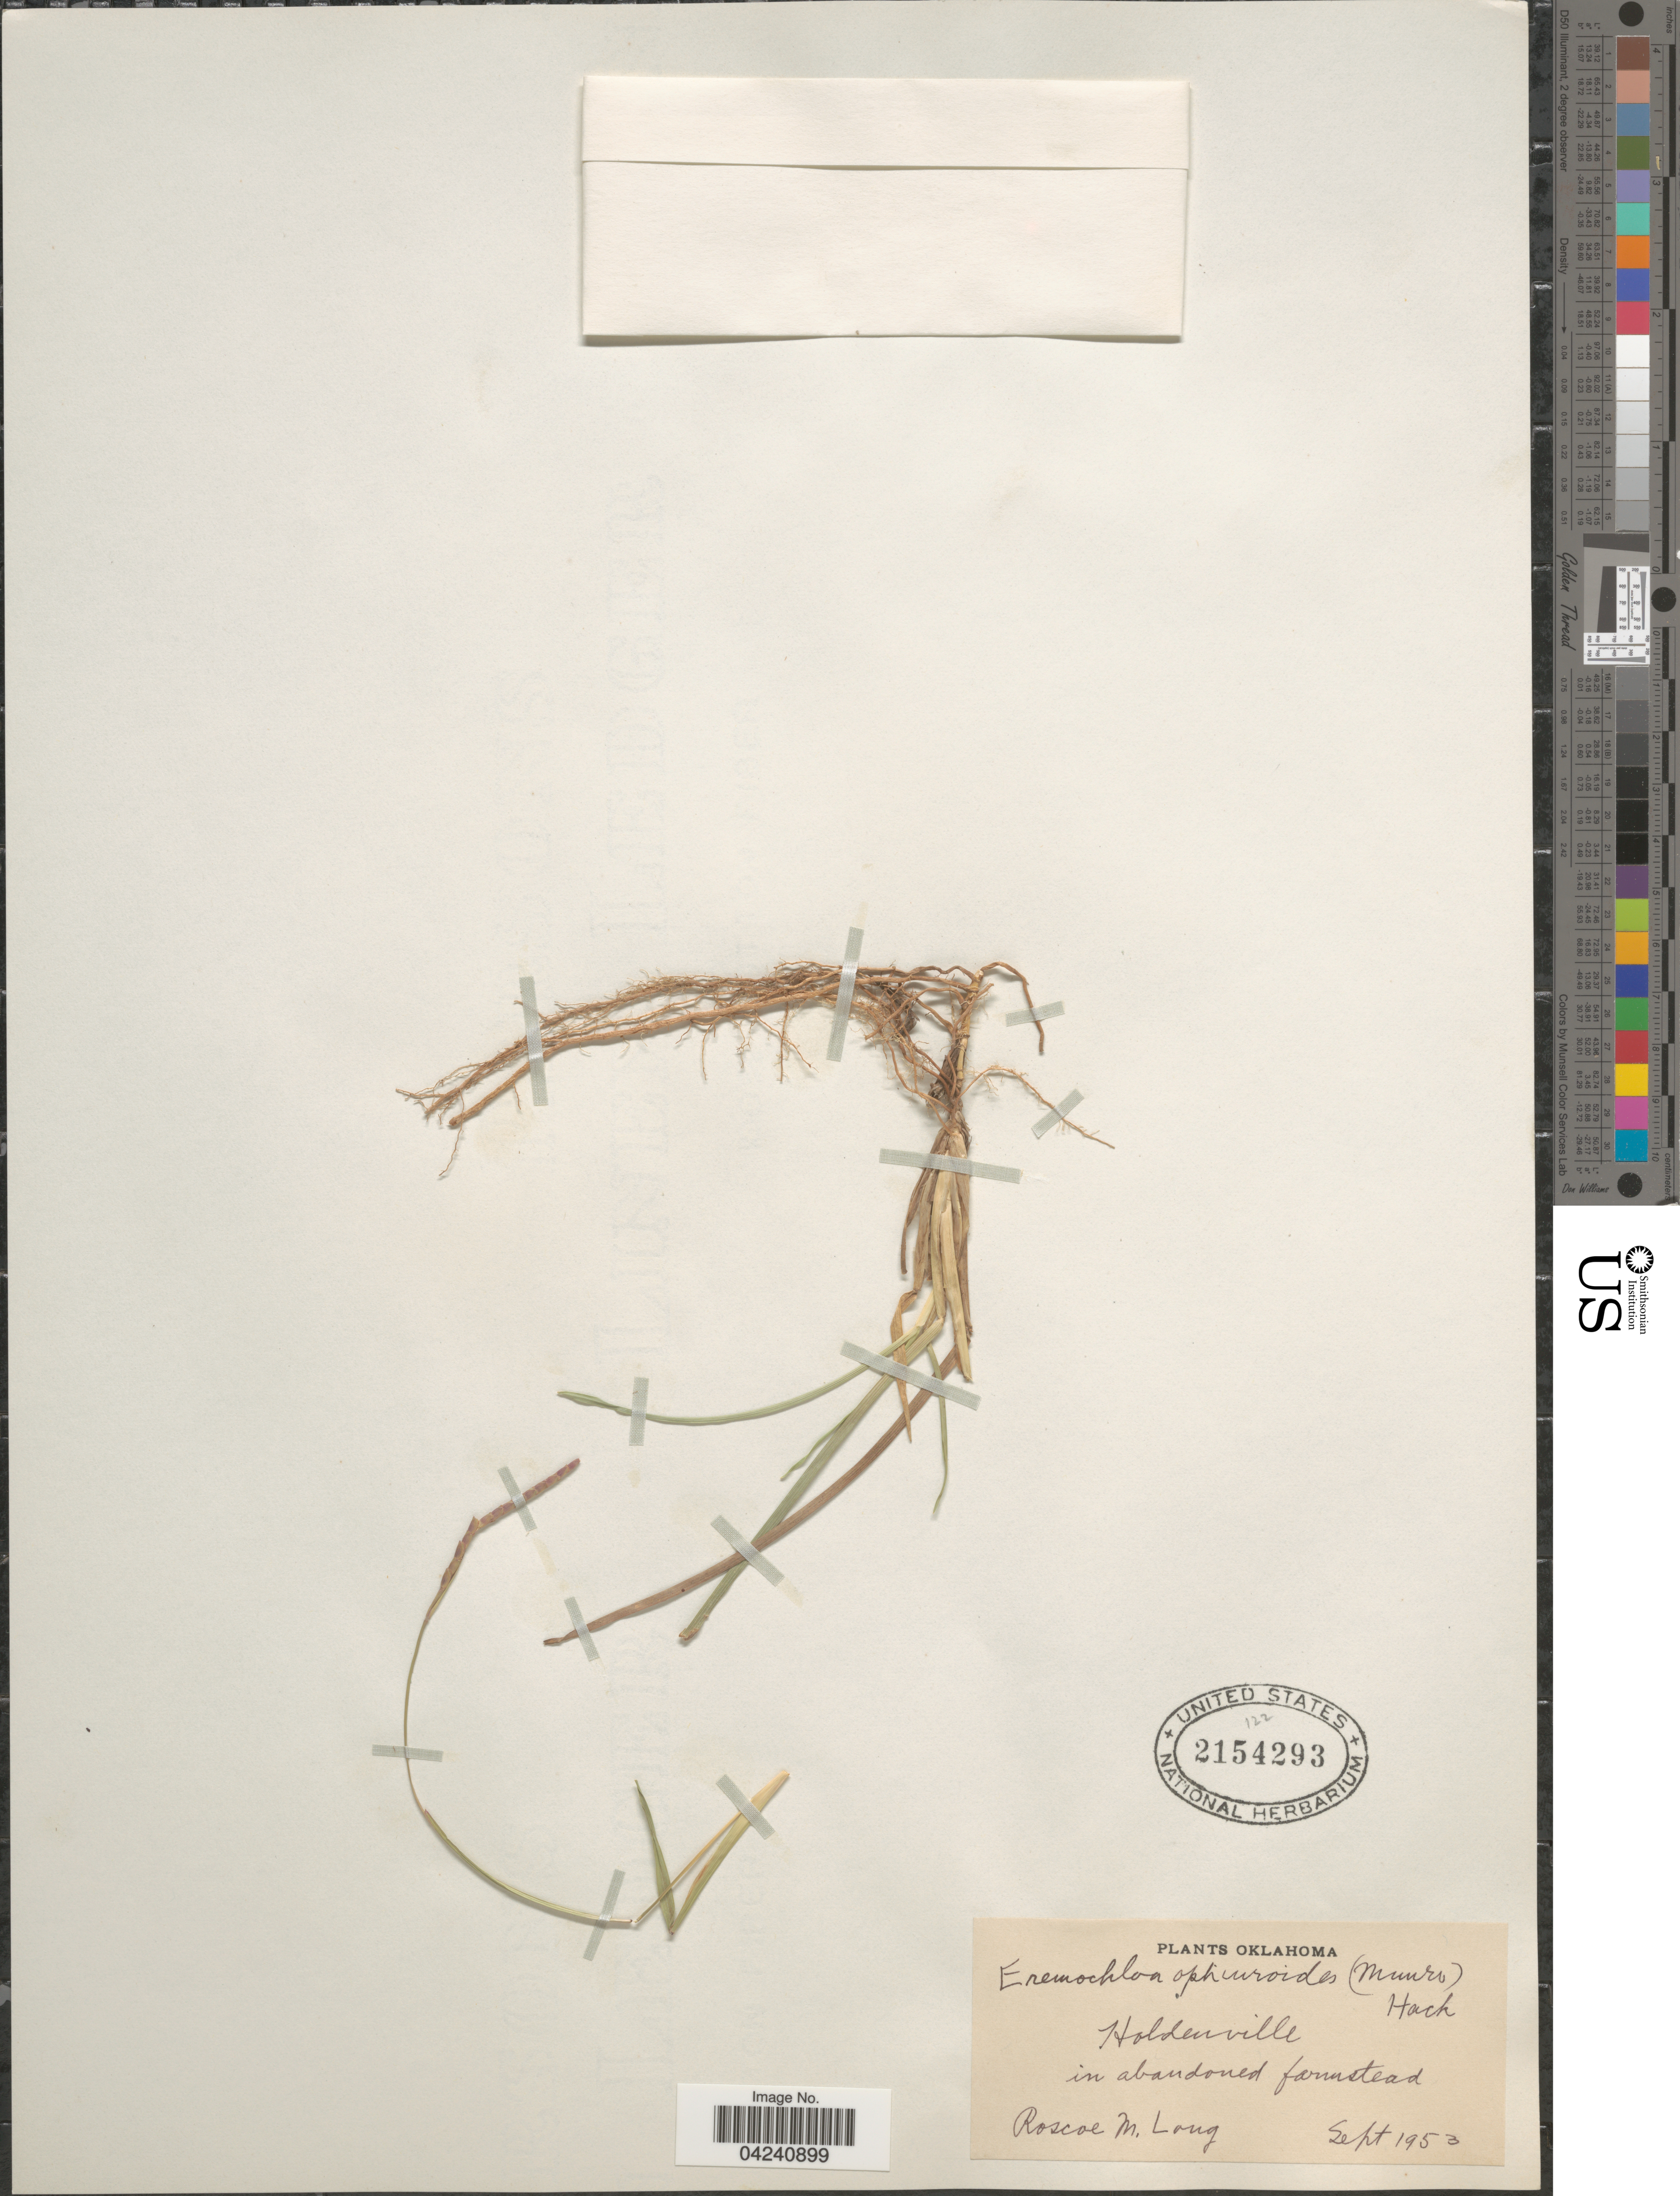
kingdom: Plantae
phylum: Tracheophyta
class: Liliopsida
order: Poales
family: Poaceae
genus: Eremochloa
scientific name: Eremochloa ophiuroides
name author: (Munro) Hack.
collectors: R. Long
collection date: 1953-09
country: United States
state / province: Oklahoma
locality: Holdenville in abandoned farmstead.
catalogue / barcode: US 2154293